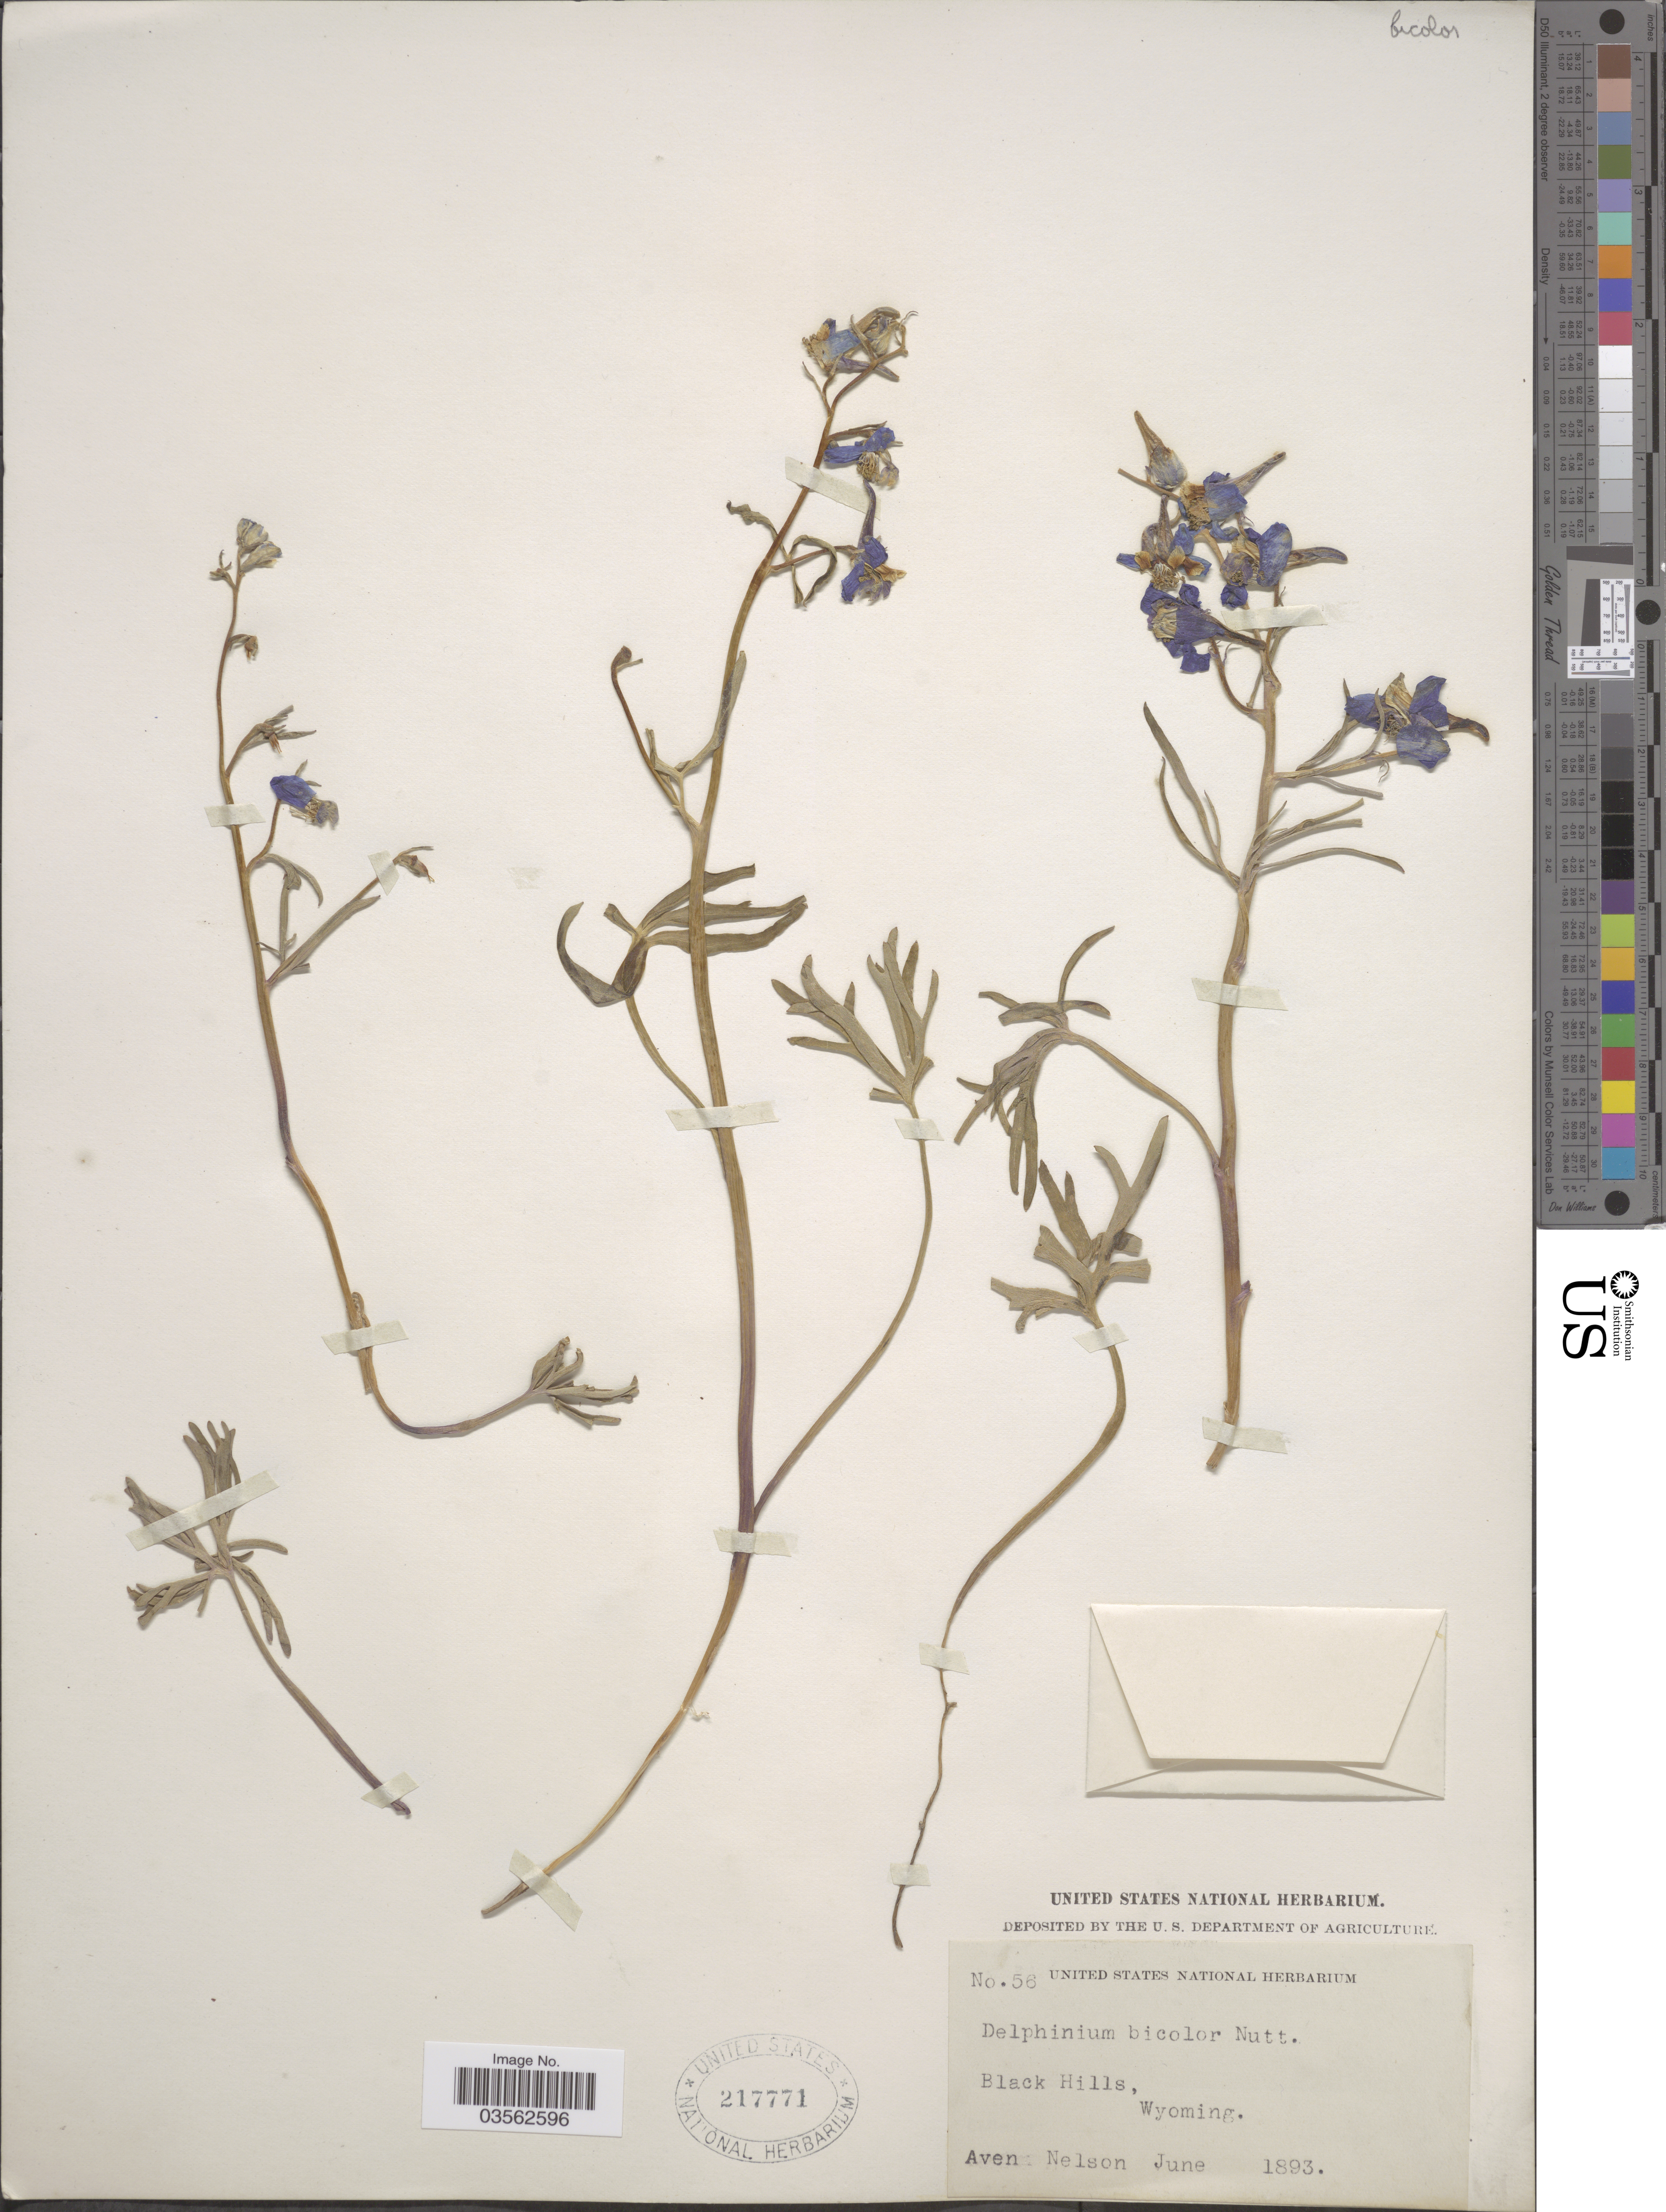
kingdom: Plantae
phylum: Tracheophyta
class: Magnoliopsida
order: Ranunculales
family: Ranunculaceae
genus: Delphinium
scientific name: Delphinium bicolor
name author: Nutt.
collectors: A. Nelson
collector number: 56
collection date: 1893-06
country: United States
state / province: Wyoming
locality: Black Hills.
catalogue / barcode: US 217771